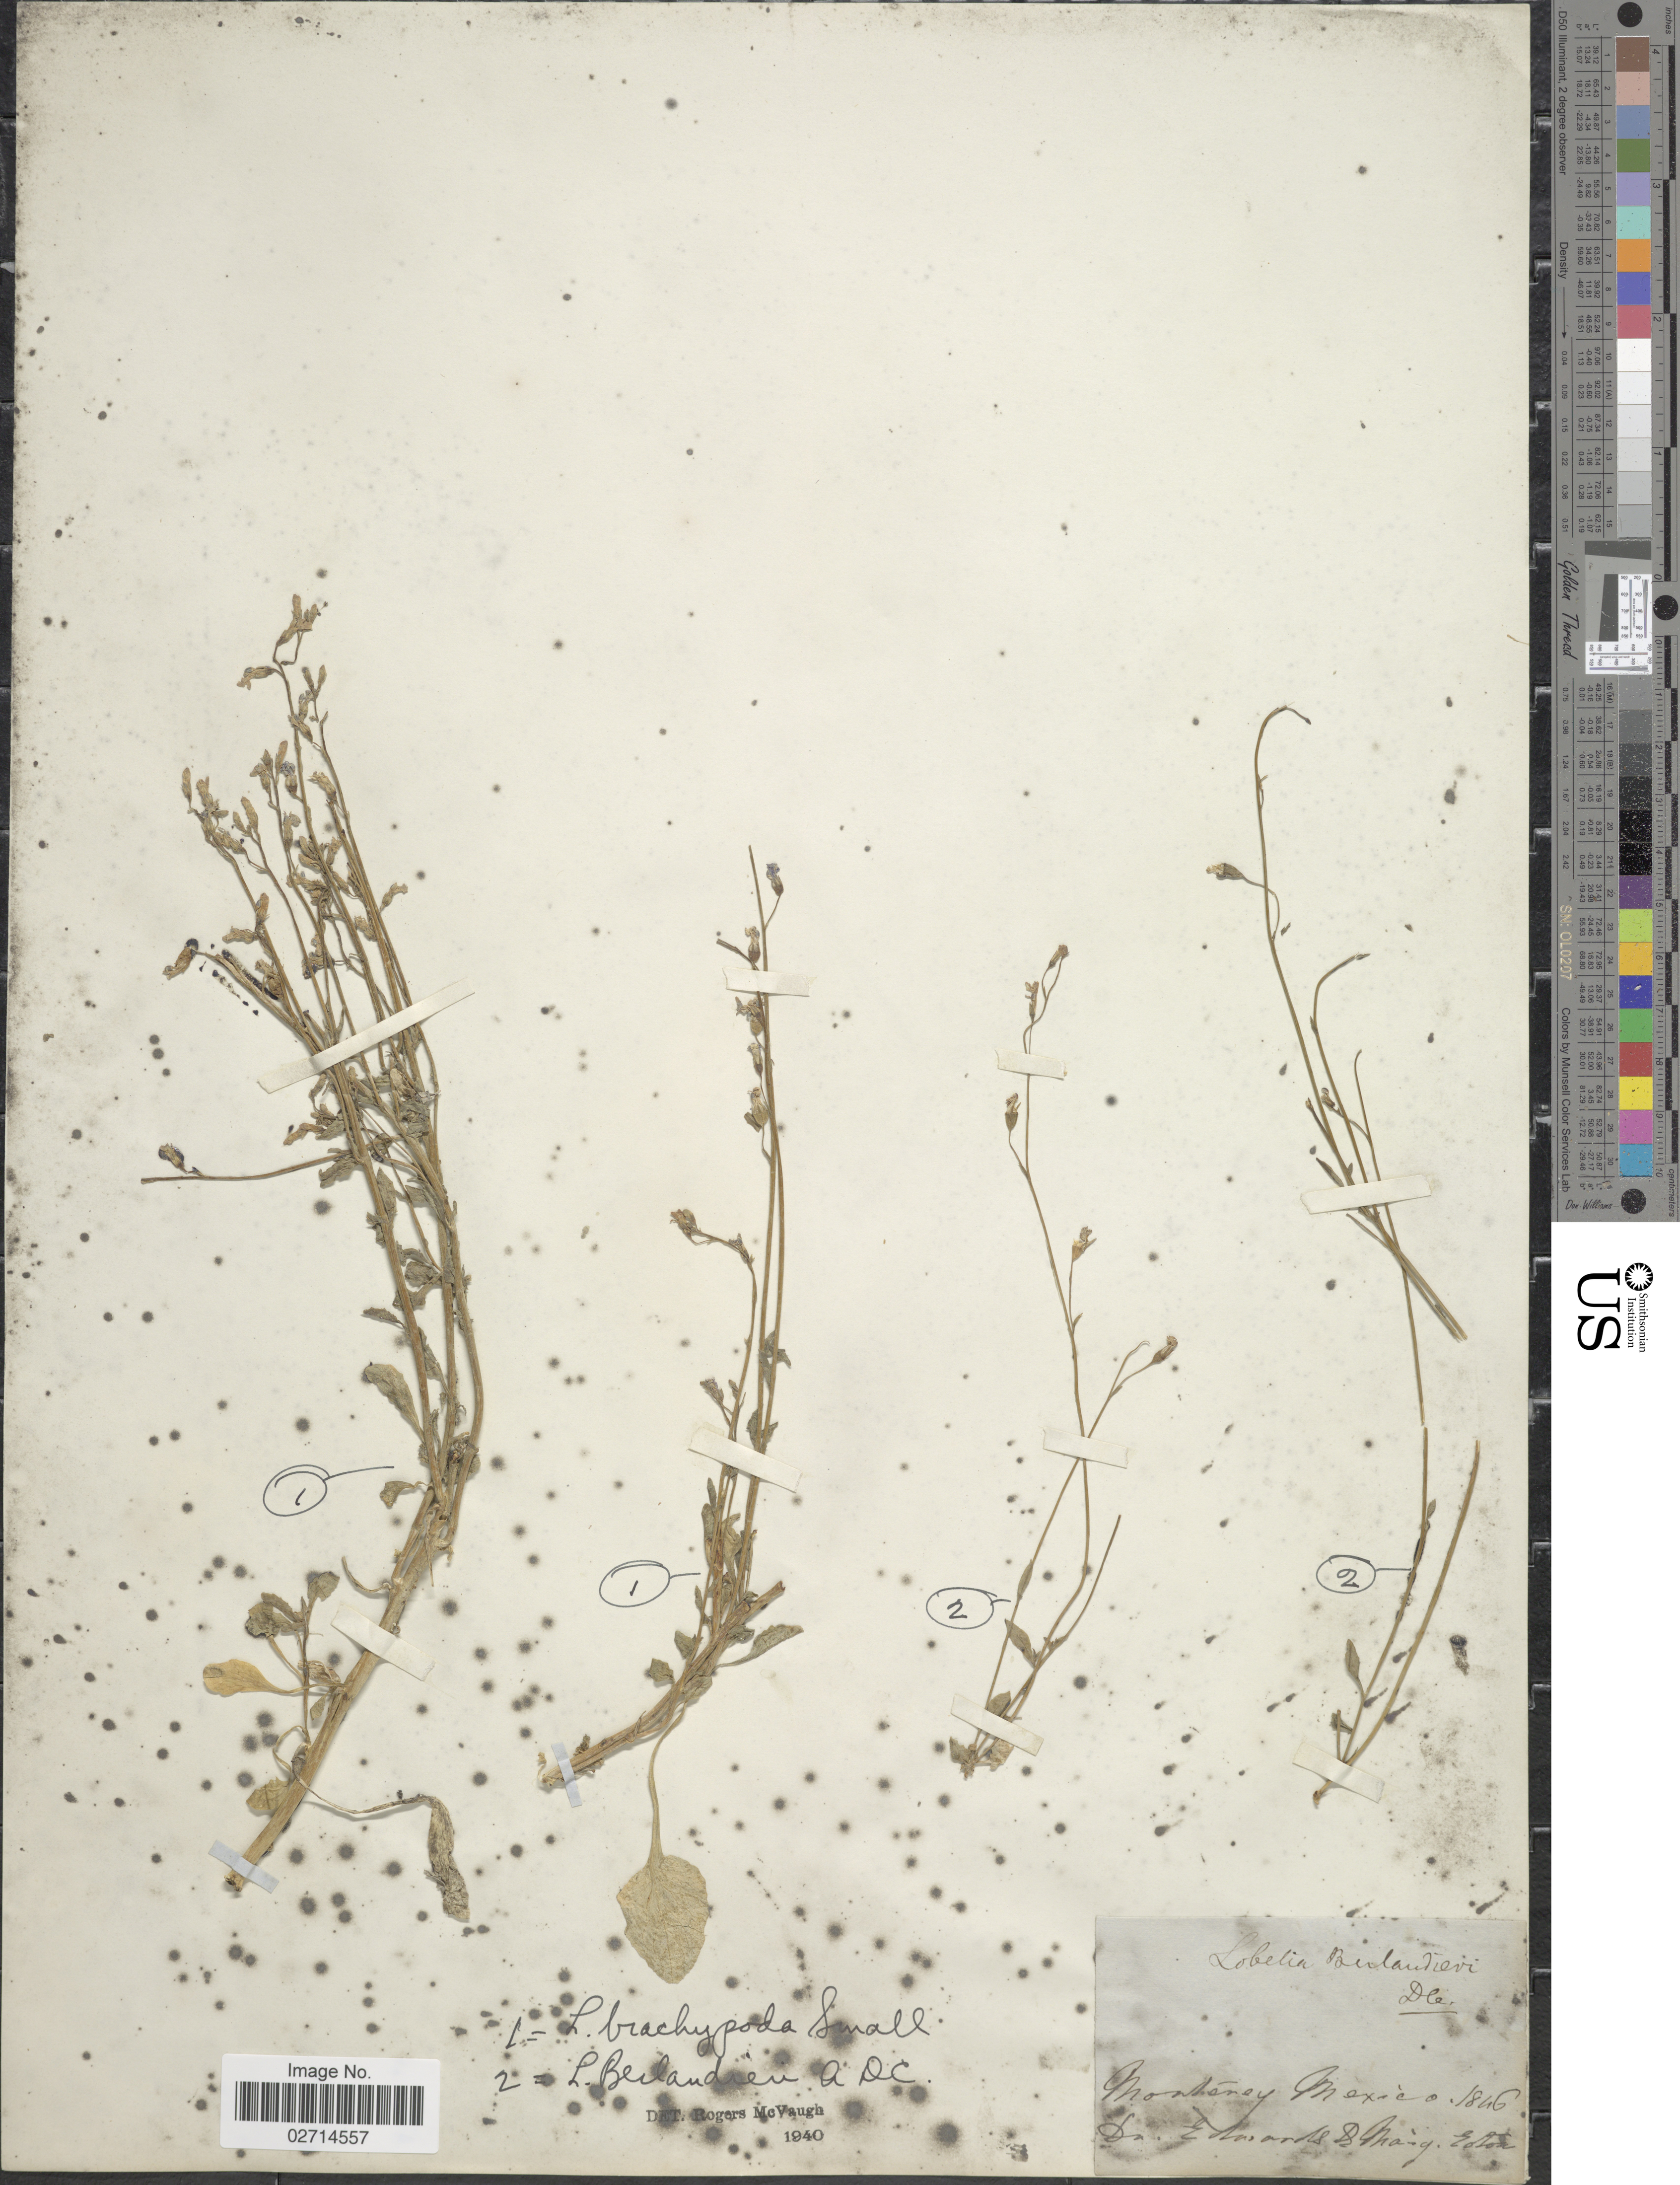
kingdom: Plantae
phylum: Tracheophyta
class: Magnoliopsida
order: Asterales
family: Campanulaceae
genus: Lobelia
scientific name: Lobelia brachypoda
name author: (A. Gray) Small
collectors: -. Edwards & M. Eaton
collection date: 1846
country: Mexico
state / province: Nuevo León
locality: Monterrey